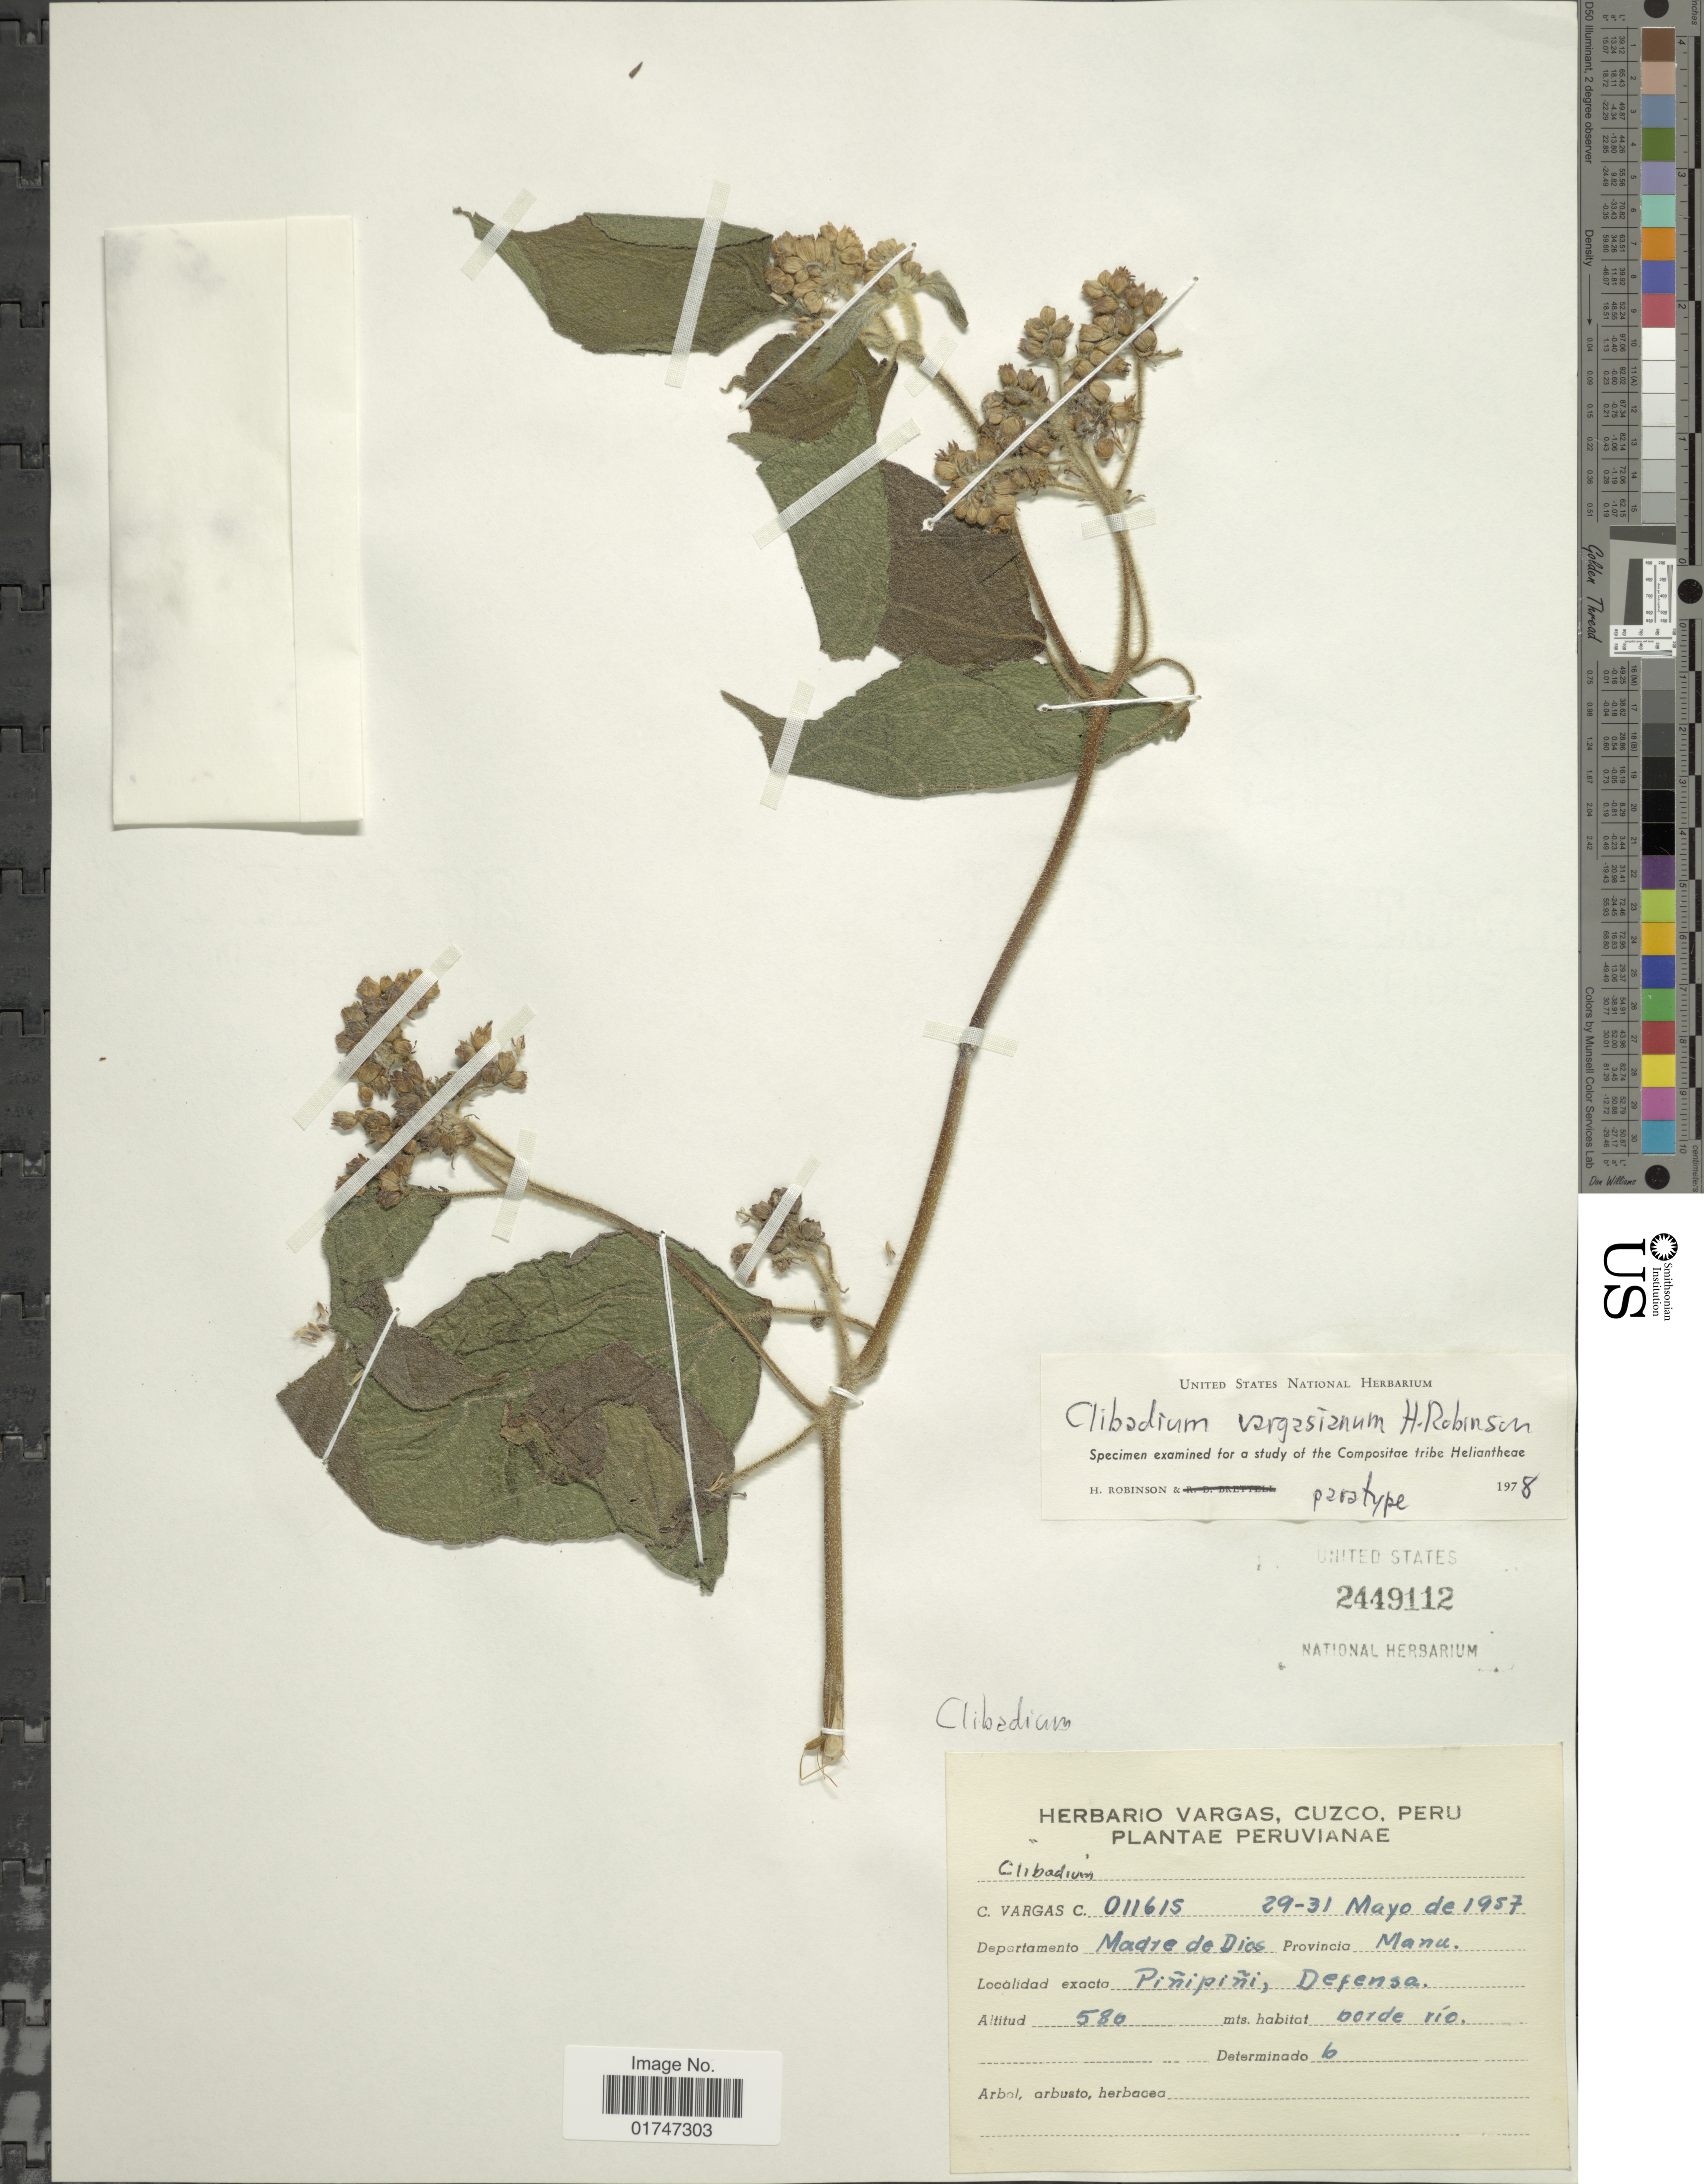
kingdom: Plantae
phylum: Tracheophyta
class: Magnoliopsida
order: Asterales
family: Asteraceae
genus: Clibadium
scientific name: Clibadium vargasianum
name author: H. Rob.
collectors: C. Vargas Calderón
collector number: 011615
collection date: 1957-05-29/1957-05-31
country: Peru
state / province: Madre de Dios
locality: Provincia Manu. Piñipiñi, Defensa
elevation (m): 580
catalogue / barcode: US 2449112